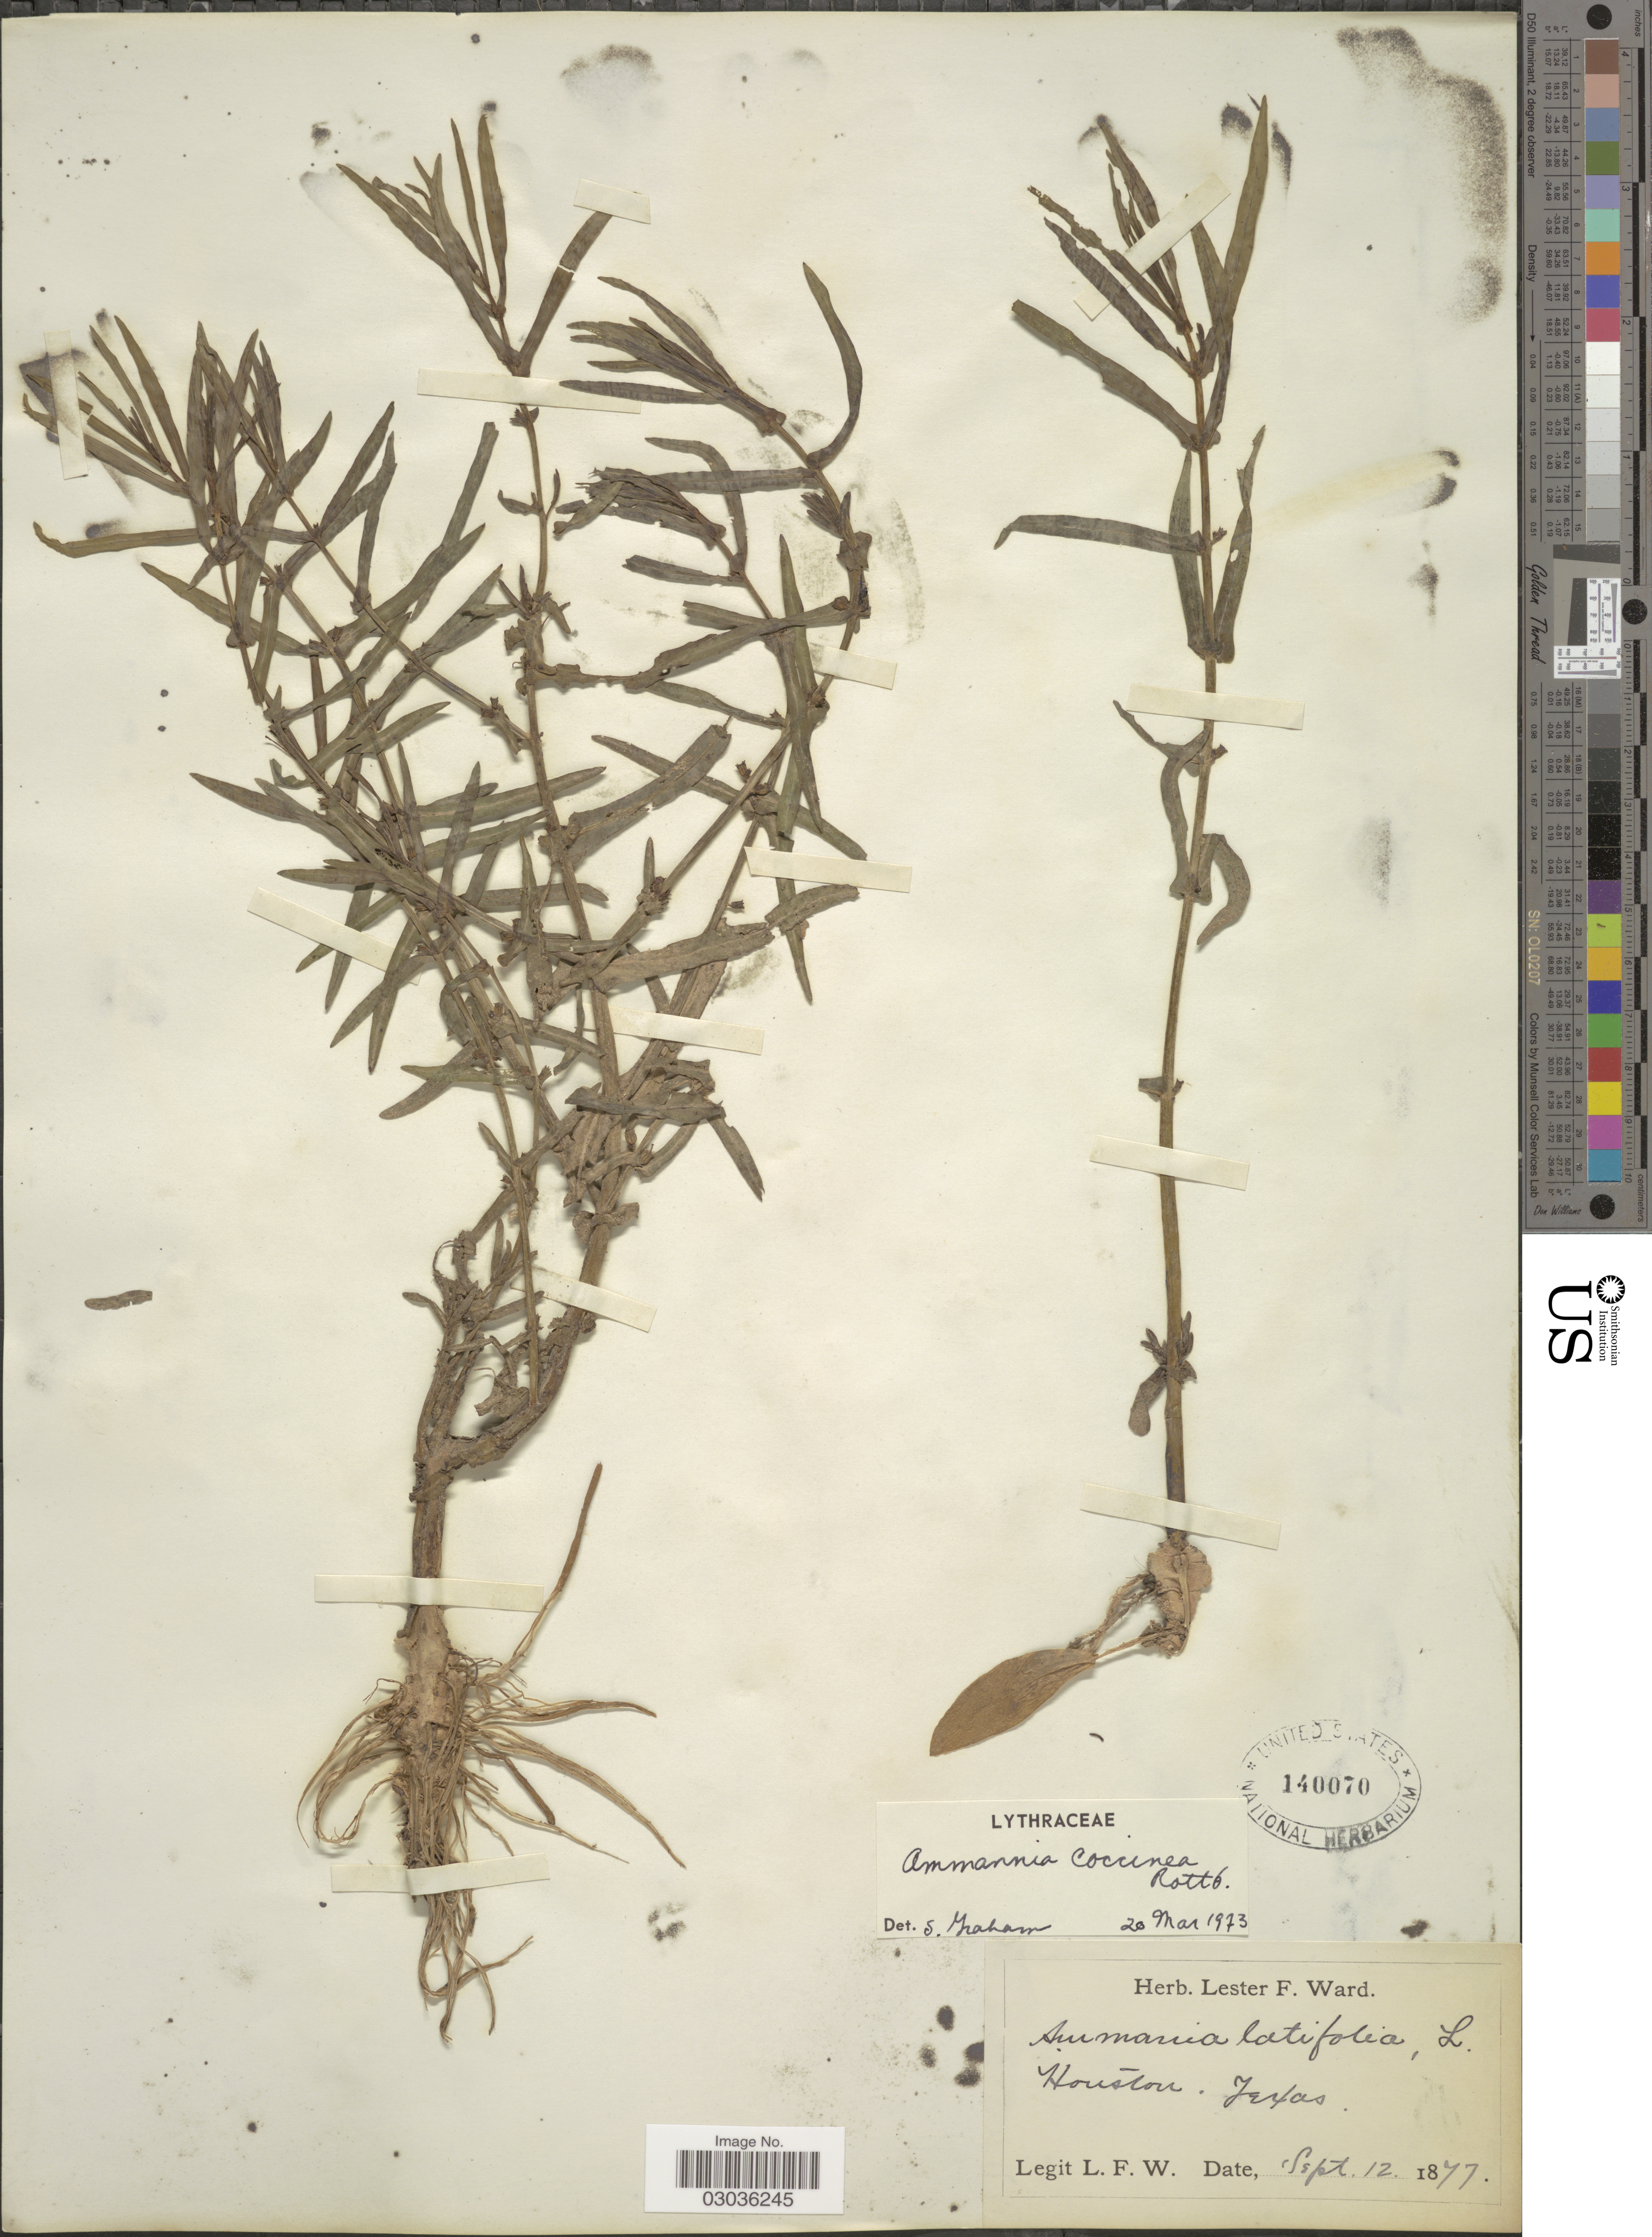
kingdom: Plantae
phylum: Tracheophyta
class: Magnoliopsida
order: Myrtales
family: Lythraceae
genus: Ammannia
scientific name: Ammannia coccinea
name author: Rottb.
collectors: L. F. Ward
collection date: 1877-09-12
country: United States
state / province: Texas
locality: Houston.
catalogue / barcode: US 140070